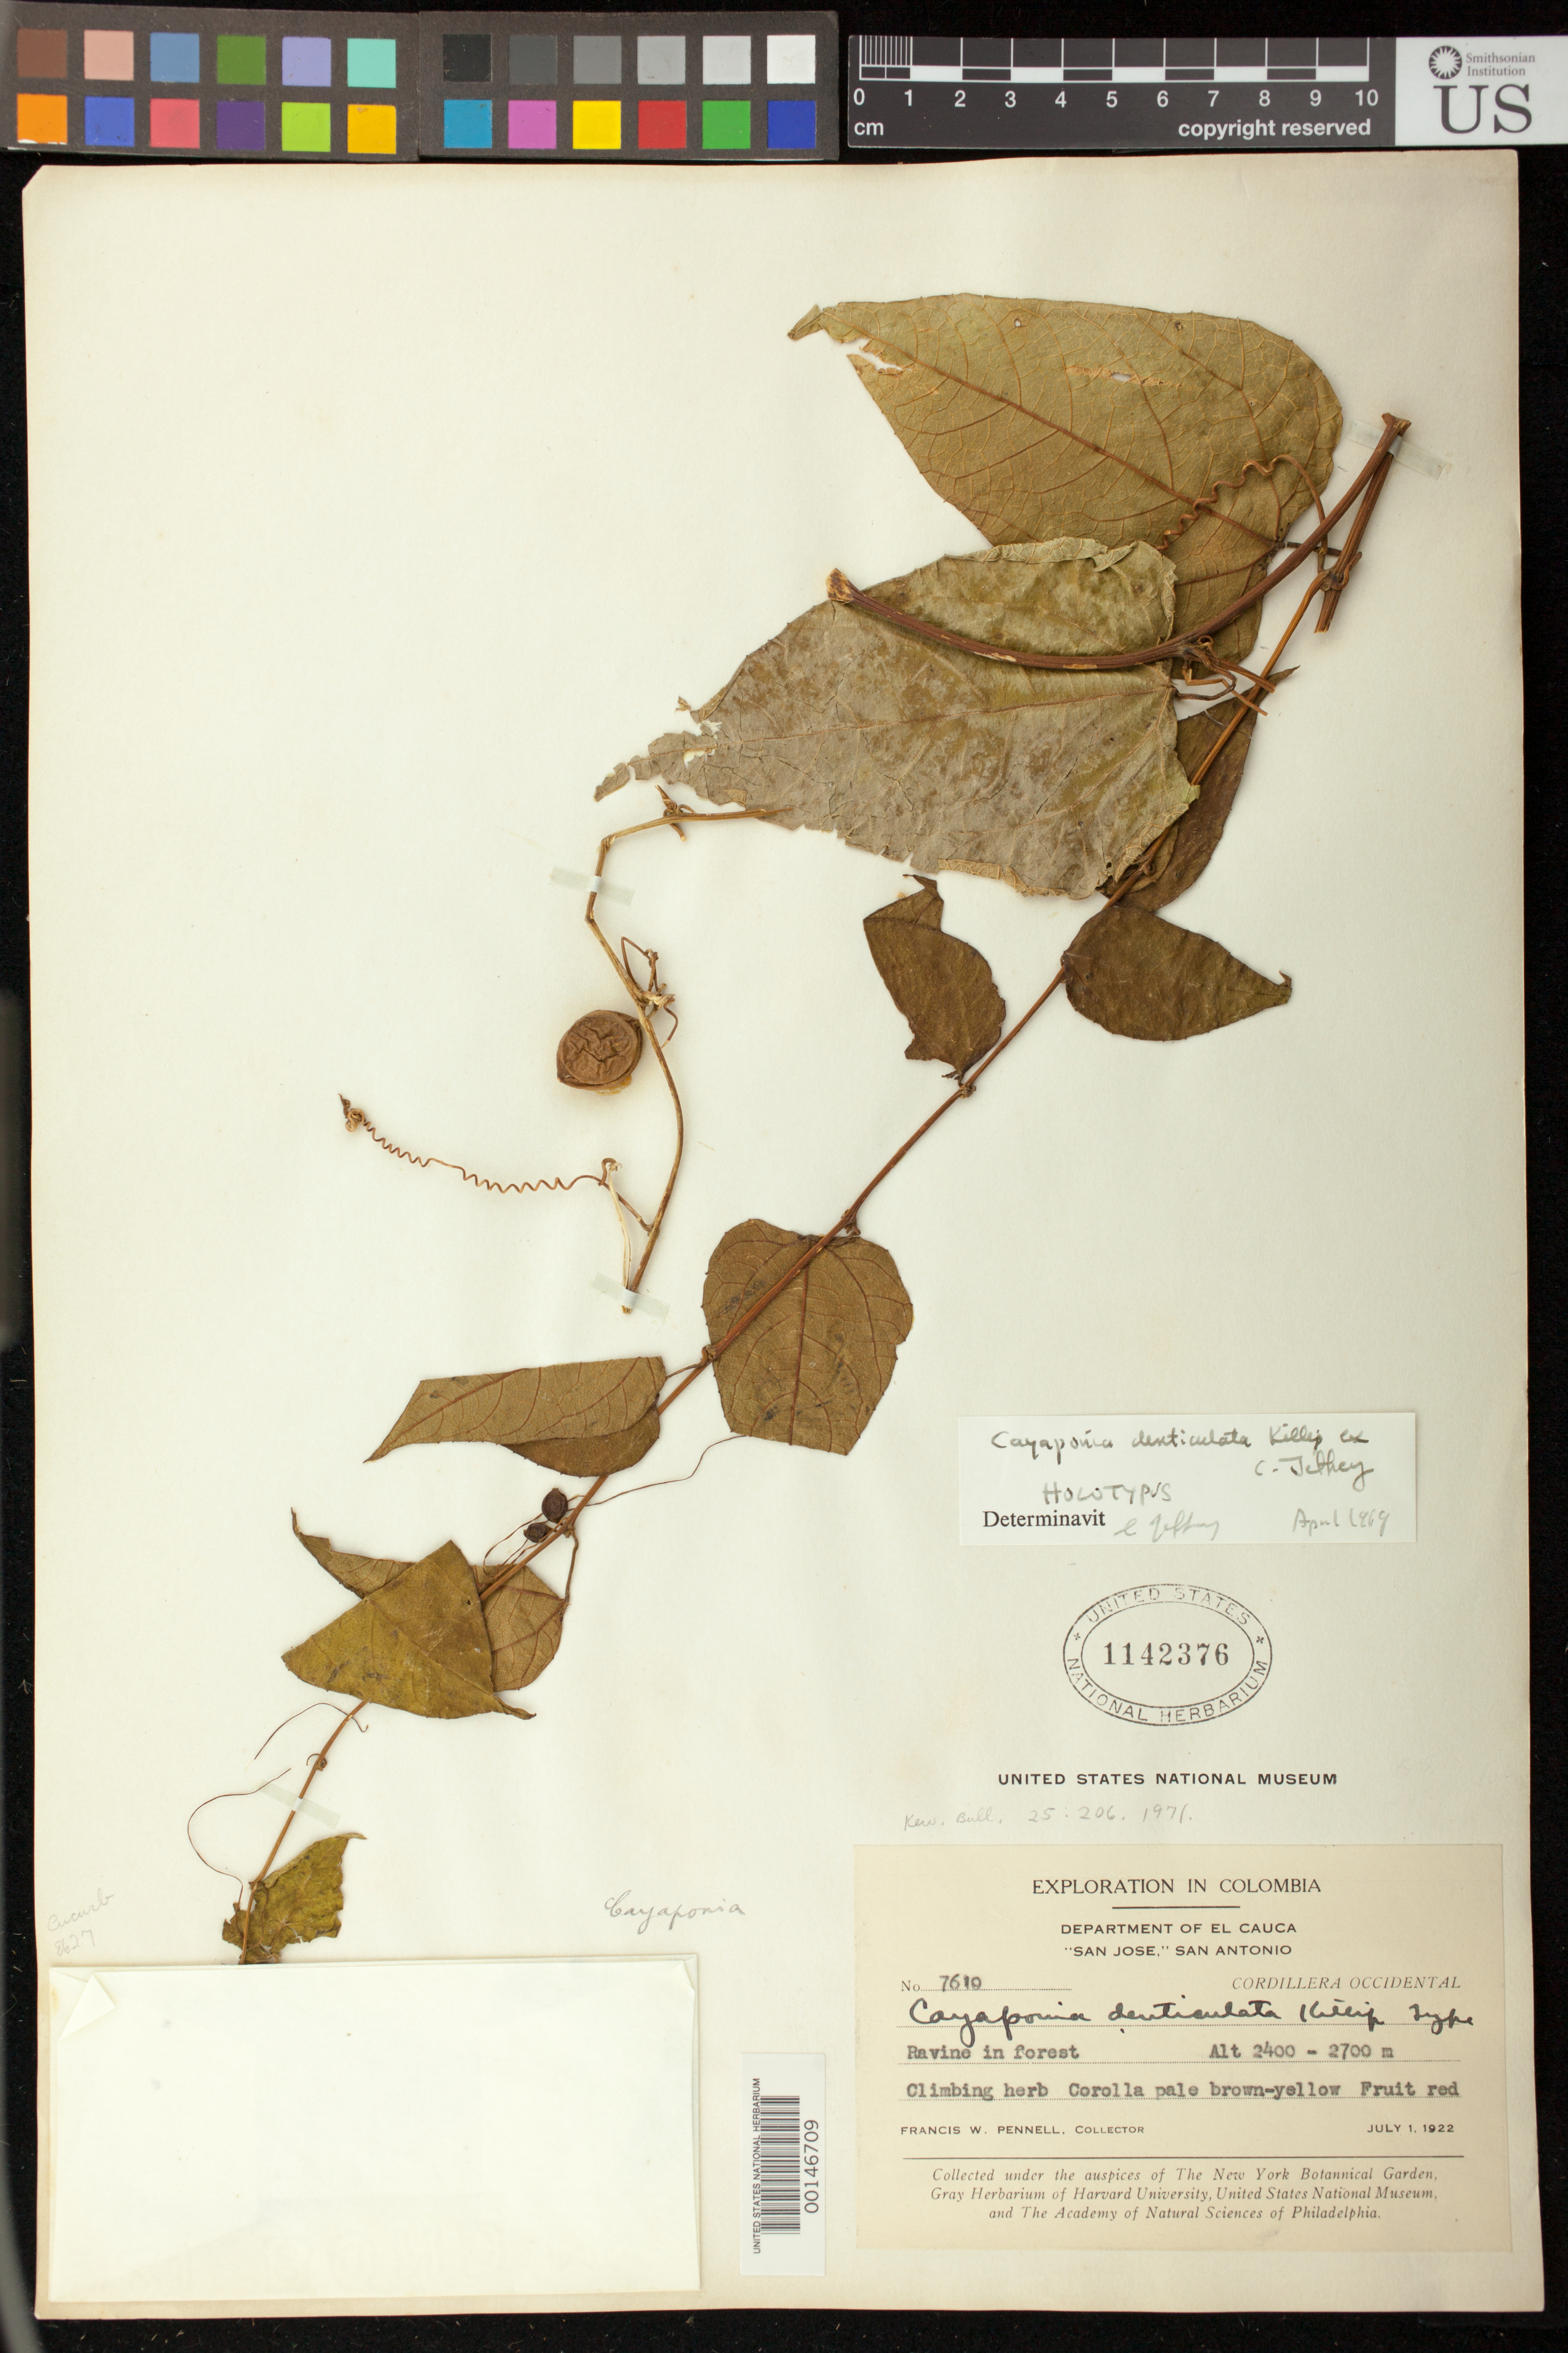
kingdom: Plantae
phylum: Tracheophyta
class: Magnoliopsida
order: Cucurbitales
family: Cucurbitaceae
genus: Cayaponia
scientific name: Cayaponia denticulata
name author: Killip ex C. Jeffrey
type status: Holotype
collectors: F. W. Pennell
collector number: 7610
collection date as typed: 01 Jul 1922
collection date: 1922-07-01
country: Colombia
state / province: Cauca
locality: San Jose, San Antonia.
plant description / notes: See also "sheet 2" (USNH 1142377), annotated as "part of type" but annotated by C. Jeffrey as "isotype".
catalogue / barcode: US 1142376